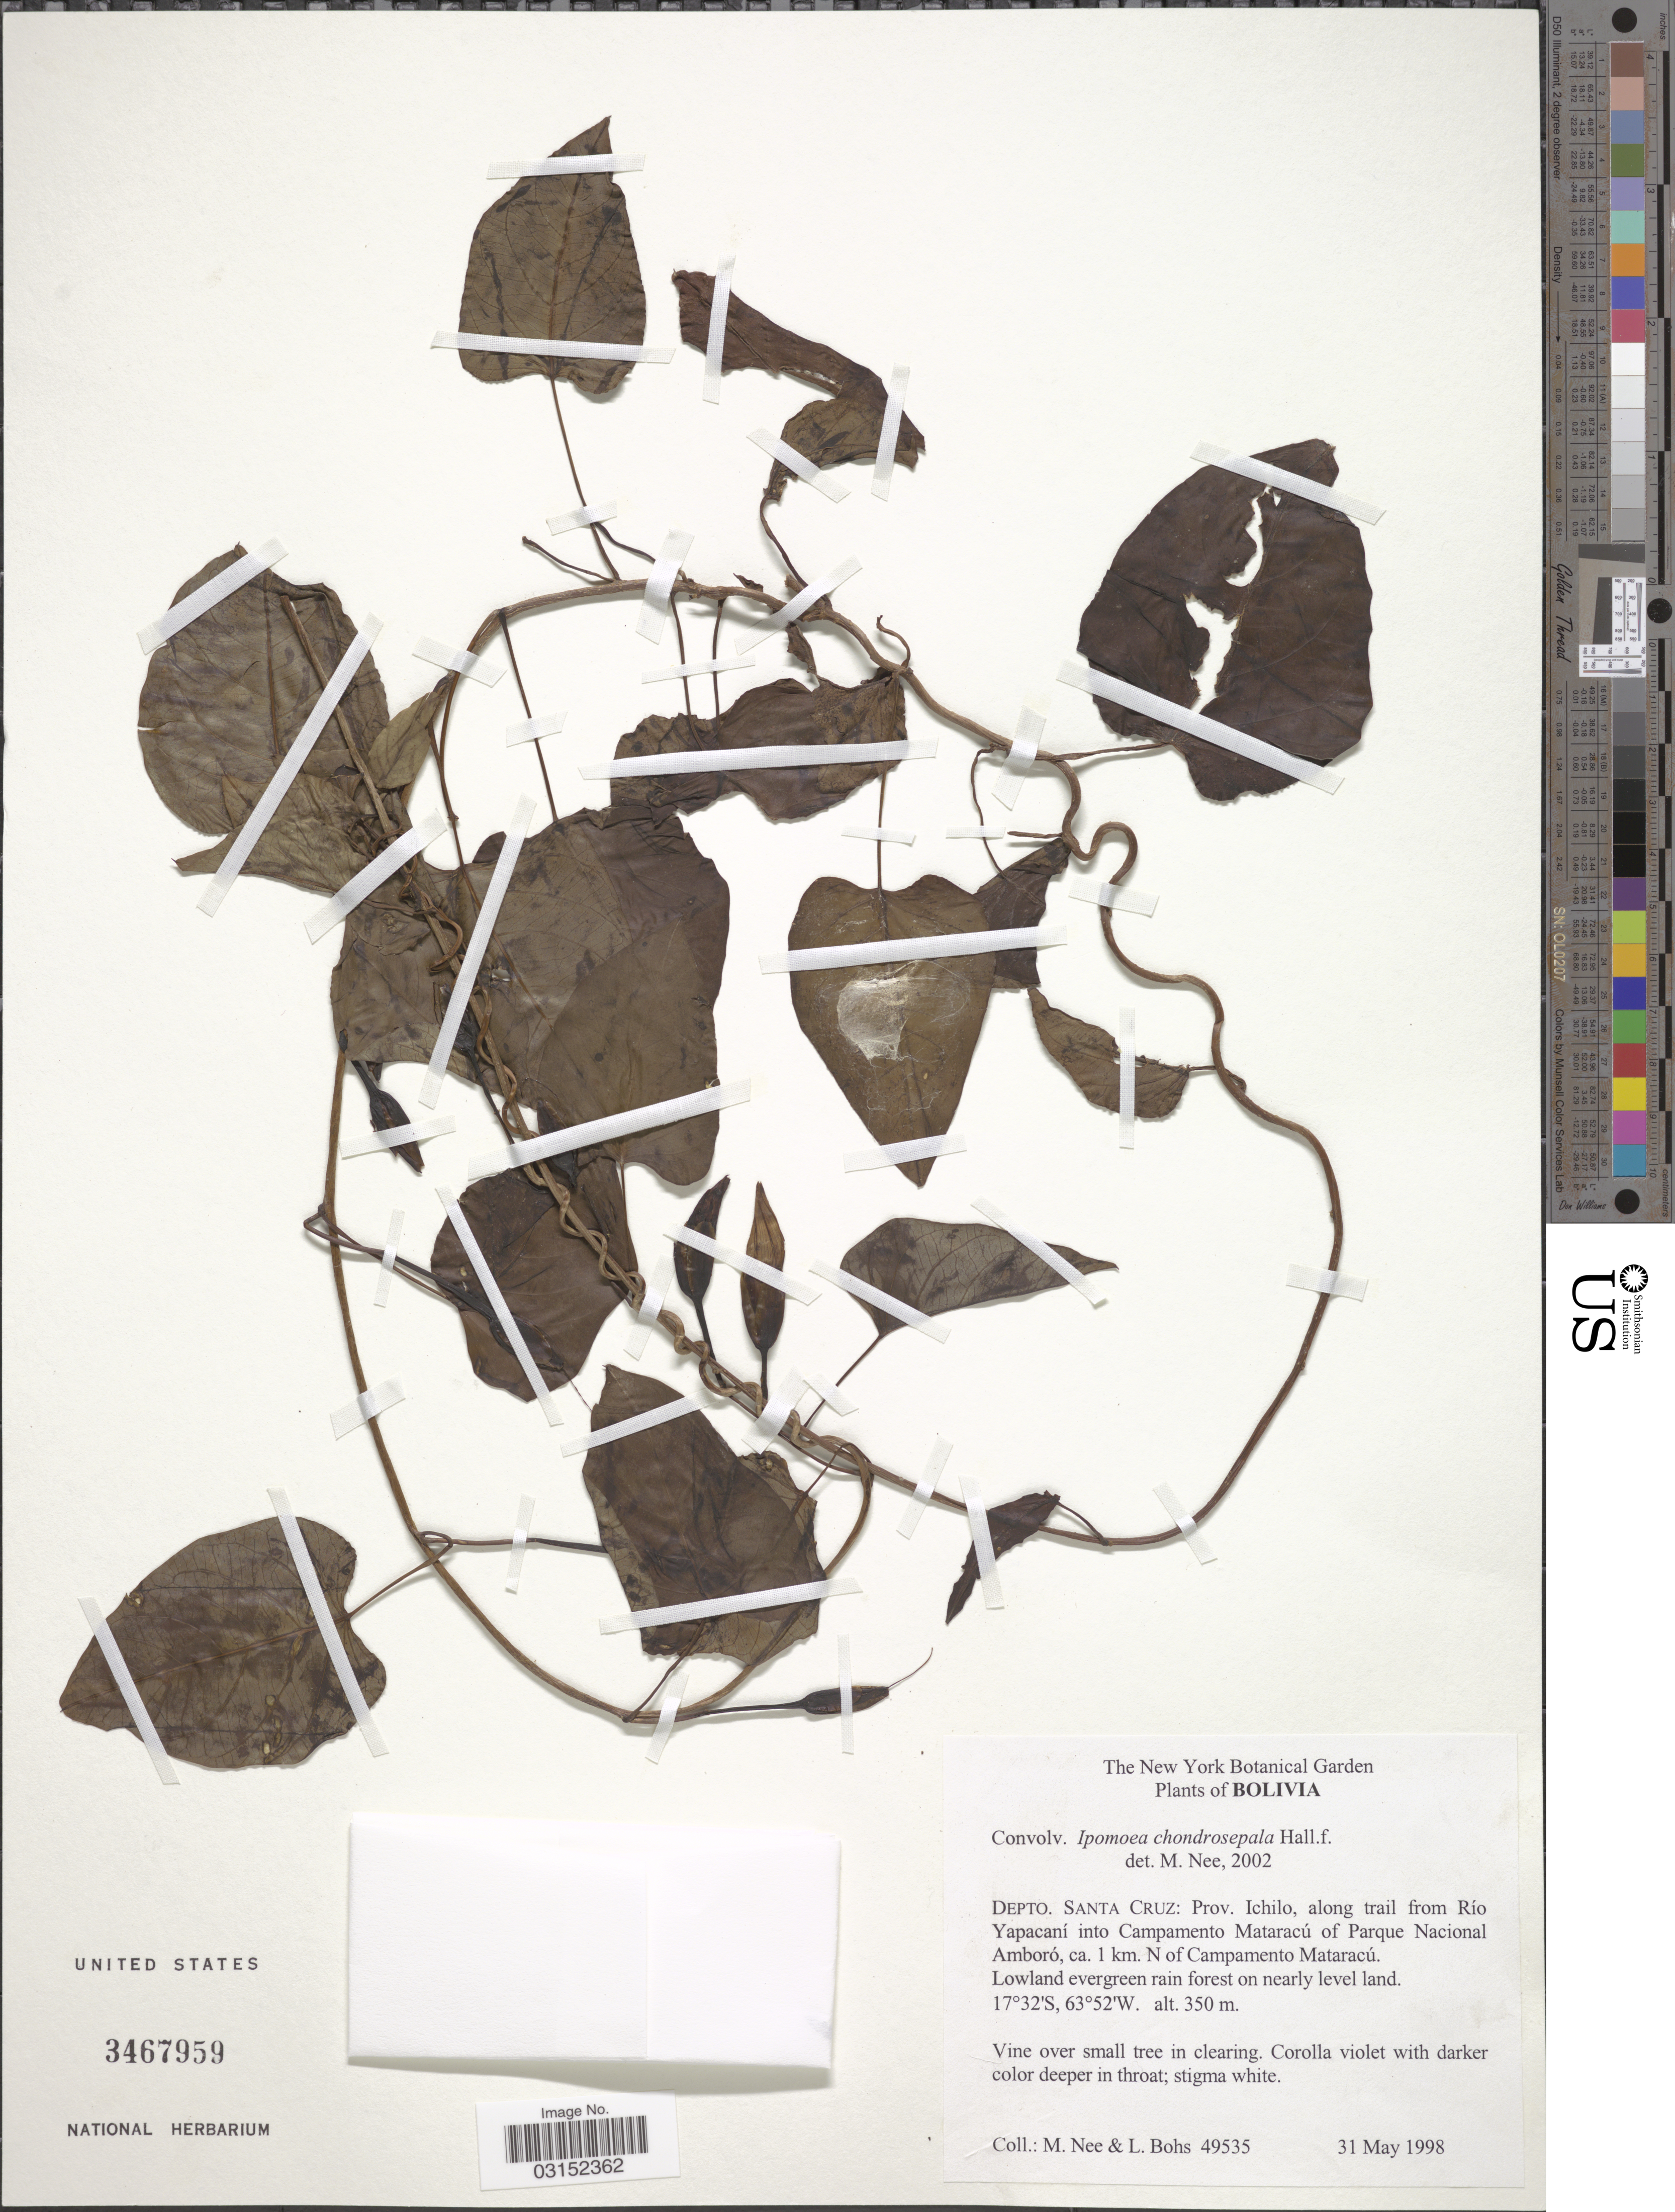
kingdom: Plantae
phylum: Tracheophyta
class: Magnoliopsida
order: Solanales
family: Convolvulaceae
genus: Ipomoea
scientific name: Ipomoea chondrosepala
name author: Hallier f.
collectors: M. Nee & L. A. Bohs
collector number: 49535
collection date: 1998-05-31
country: Bolivia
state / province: Santa Cruz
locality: Depto. Santa Cruz: Prov. Ichilo, along trail from Río Yapacani into Campamento Mataracú of Parque Nacional Amboró, ca. 1 km. N of Campamento Matacarú.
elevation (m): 350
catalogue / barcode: US 3467959